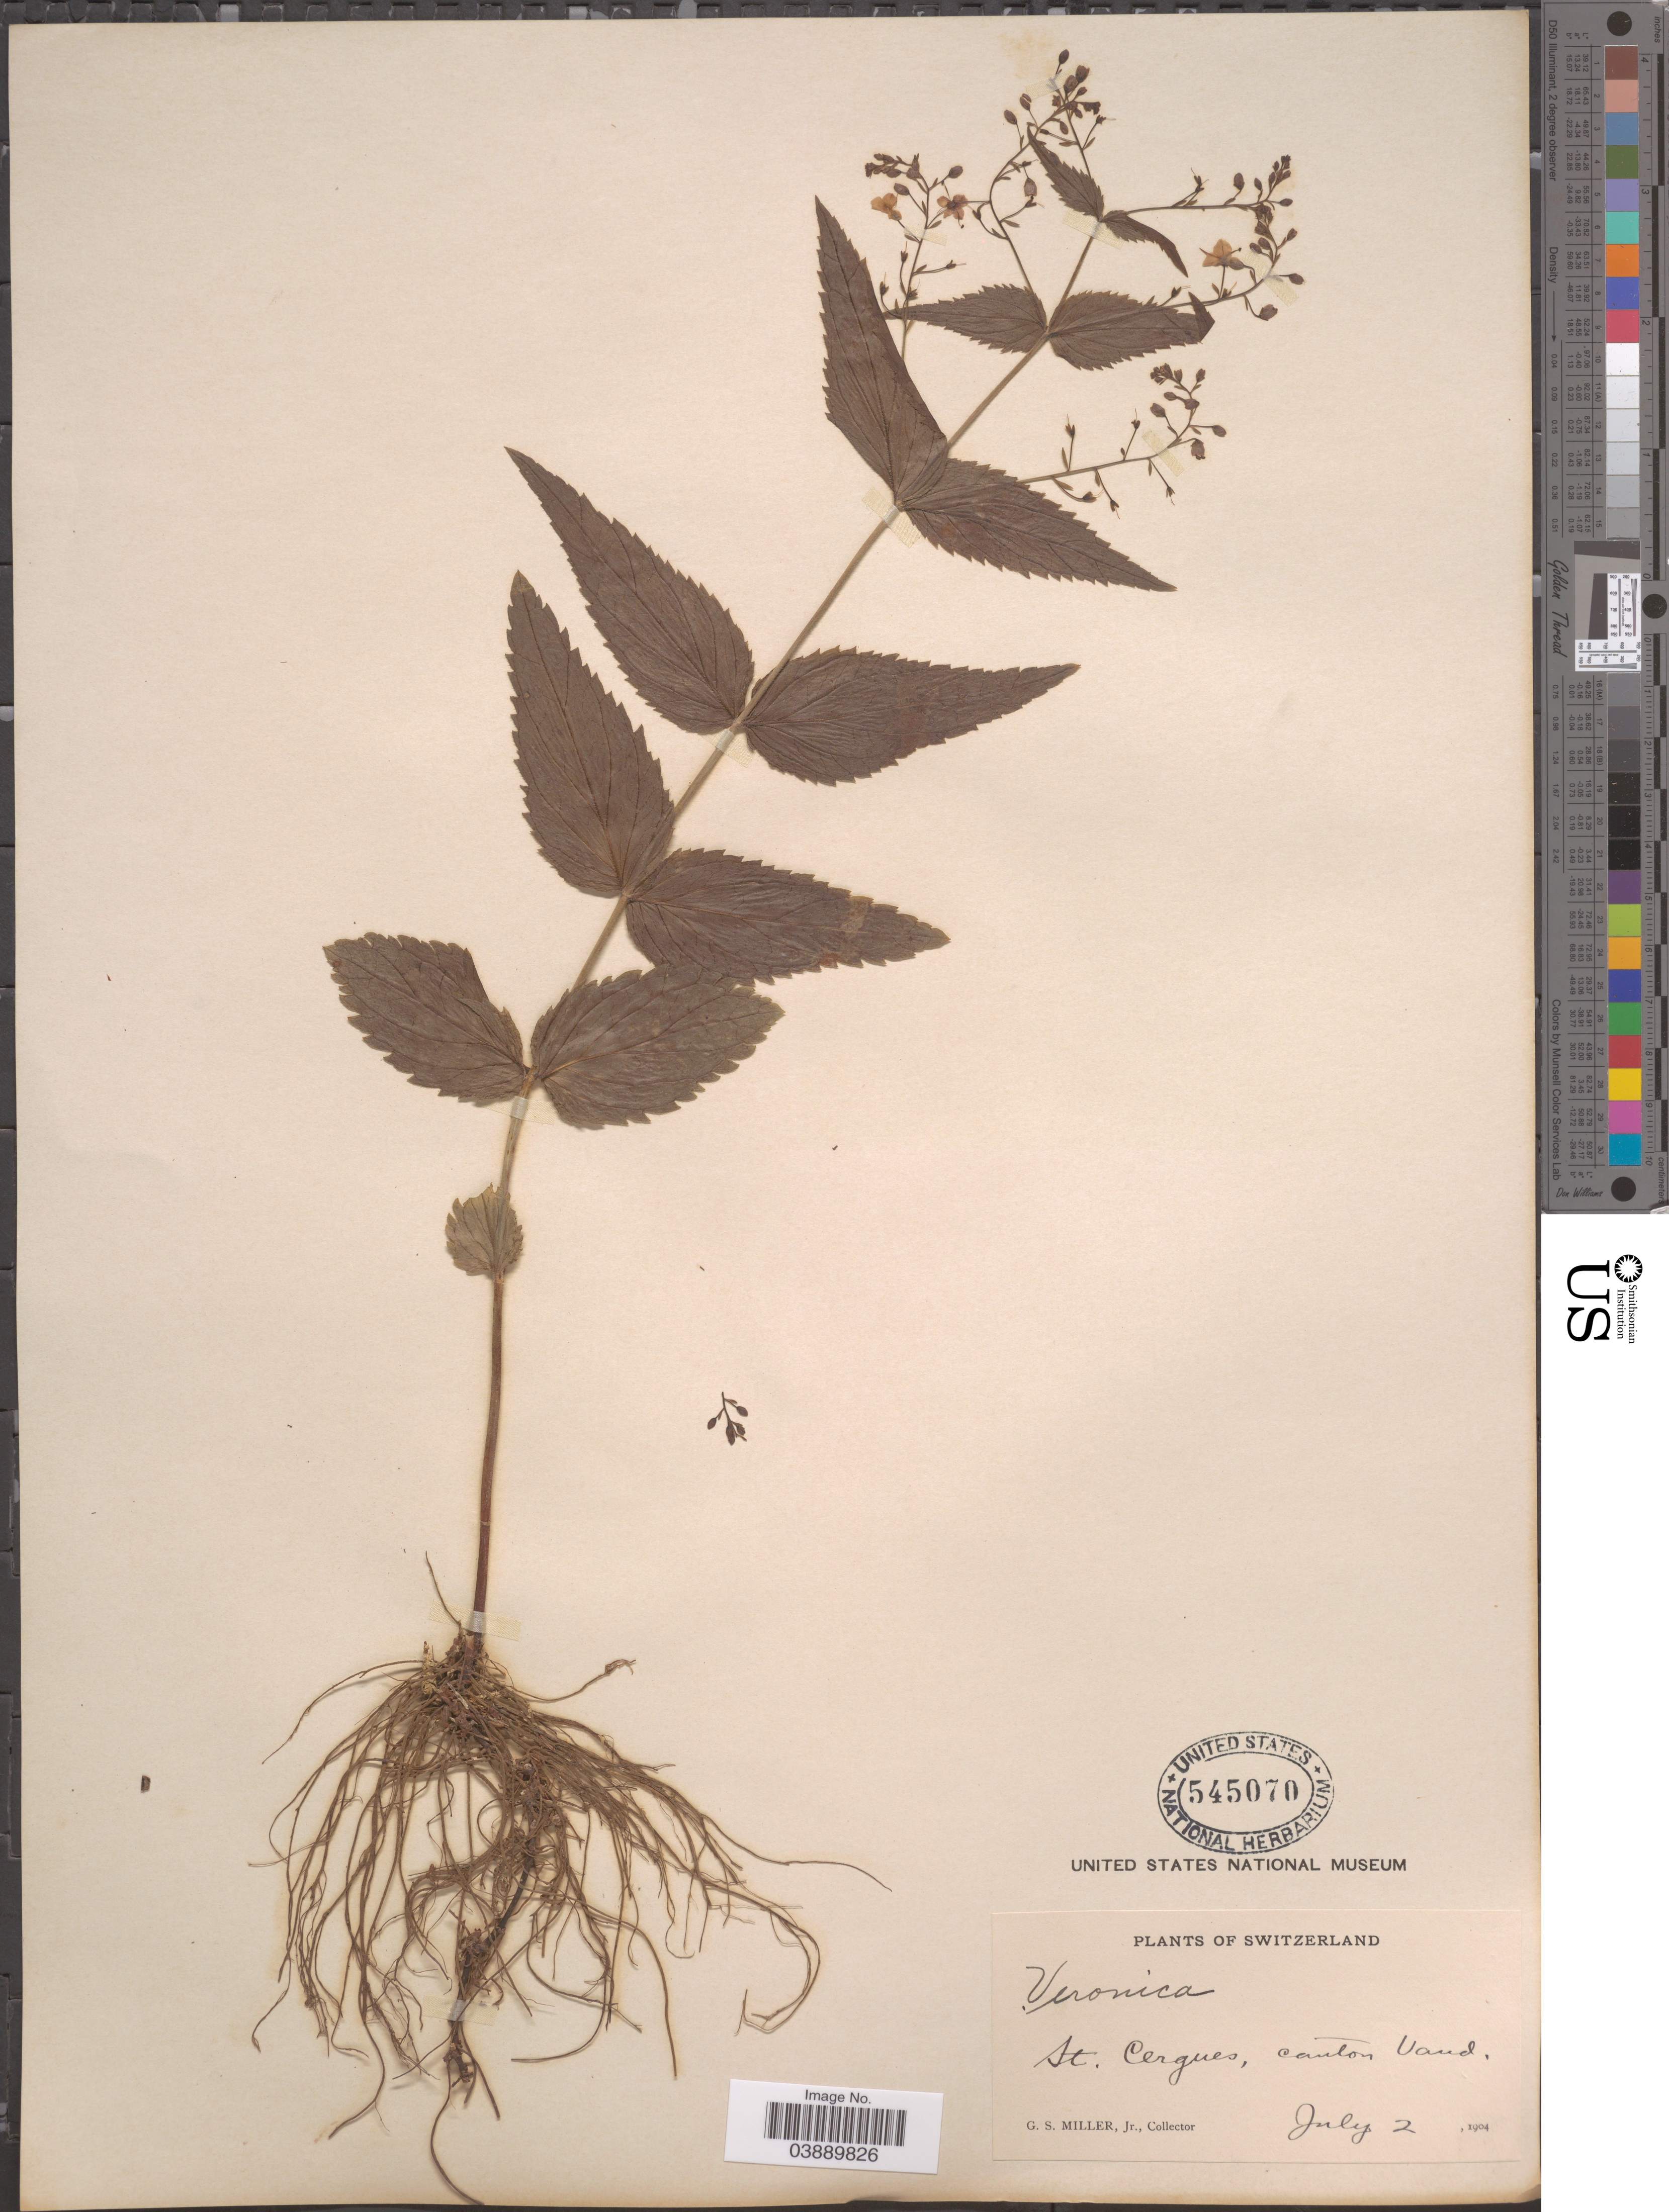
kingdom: Plantae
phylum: Tracheophyta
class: Magnoliopsida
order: Lamiales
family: Plantaginaceae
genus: Veronica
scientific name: Veronica urticifolia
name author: Jacq.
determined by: Albach, Dirk C.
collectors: G. S. Miller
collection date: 1904-07-02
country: Switzerland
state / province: Vaud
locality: St. Cergues, canton Vaud.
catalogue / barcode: US 545070